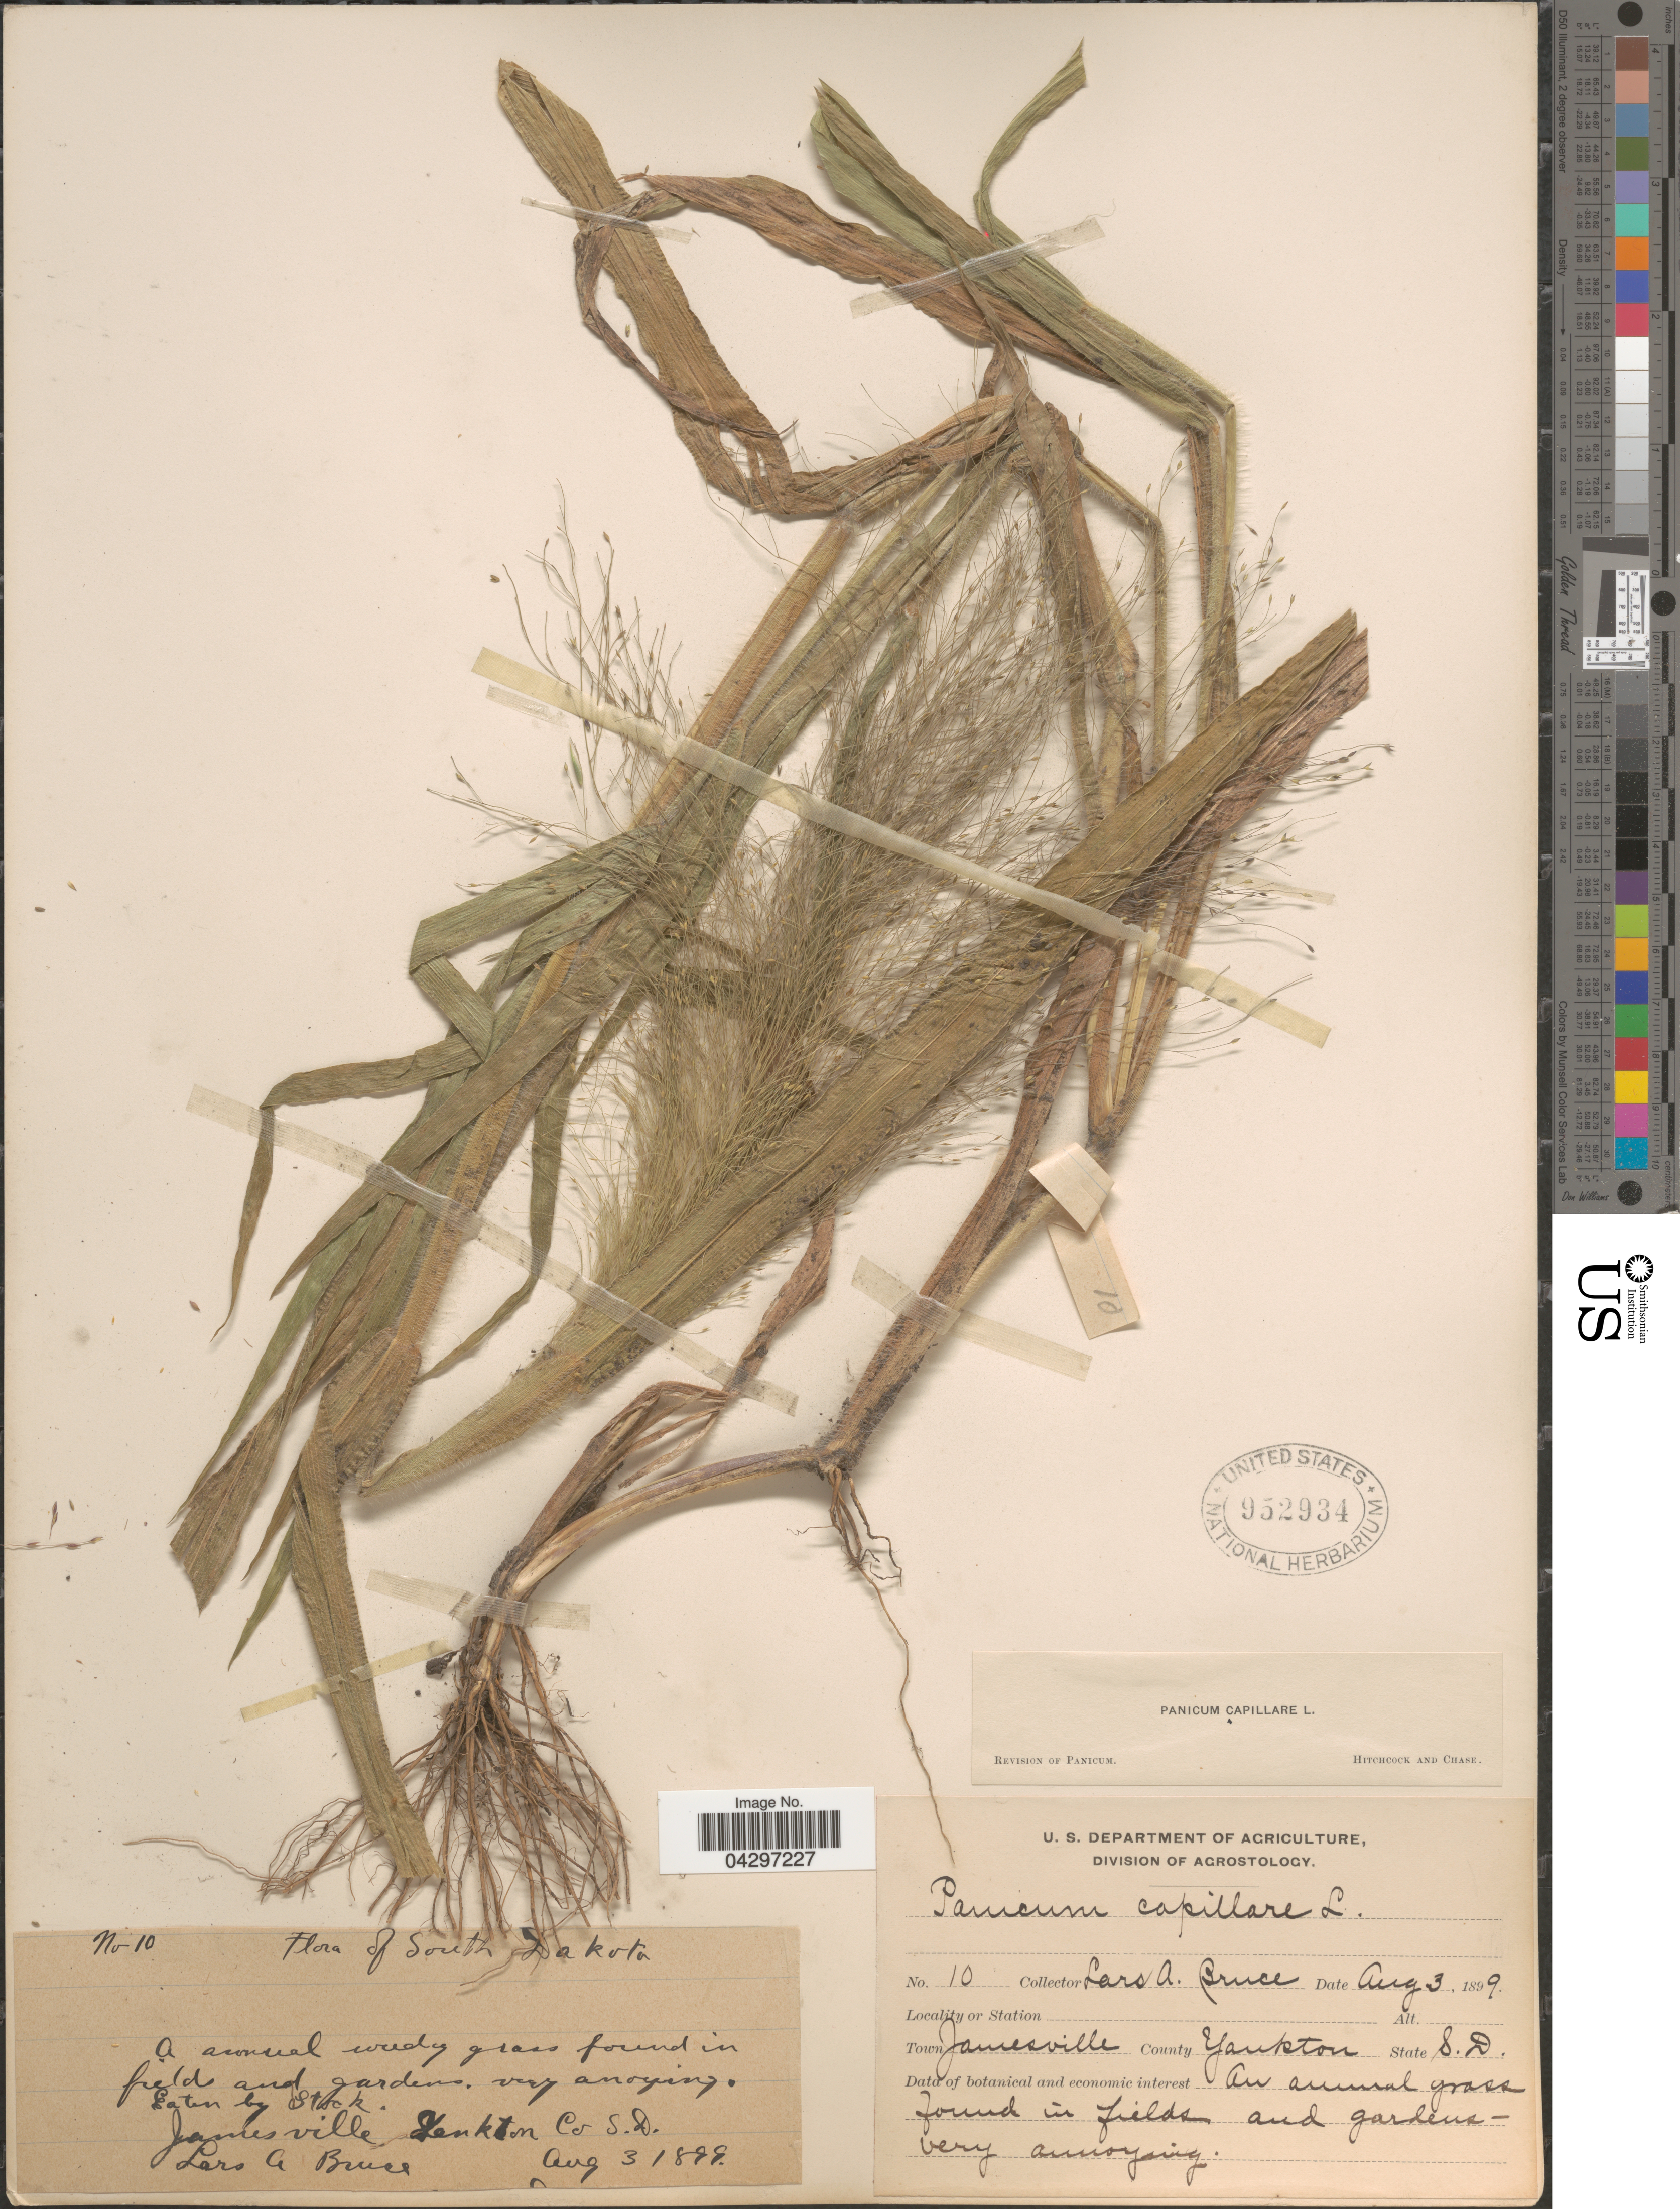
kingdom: Plantae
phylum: Tracheophyta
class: Liliopsida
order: Poales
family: Poaceae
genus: Panicum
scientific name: Panicum capillare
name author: L.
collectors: L. Bruce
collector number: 10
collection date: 1899-08-03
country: United States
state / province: South Dakota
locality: Town Jamesville. County Yankton.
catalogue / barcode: US 952934